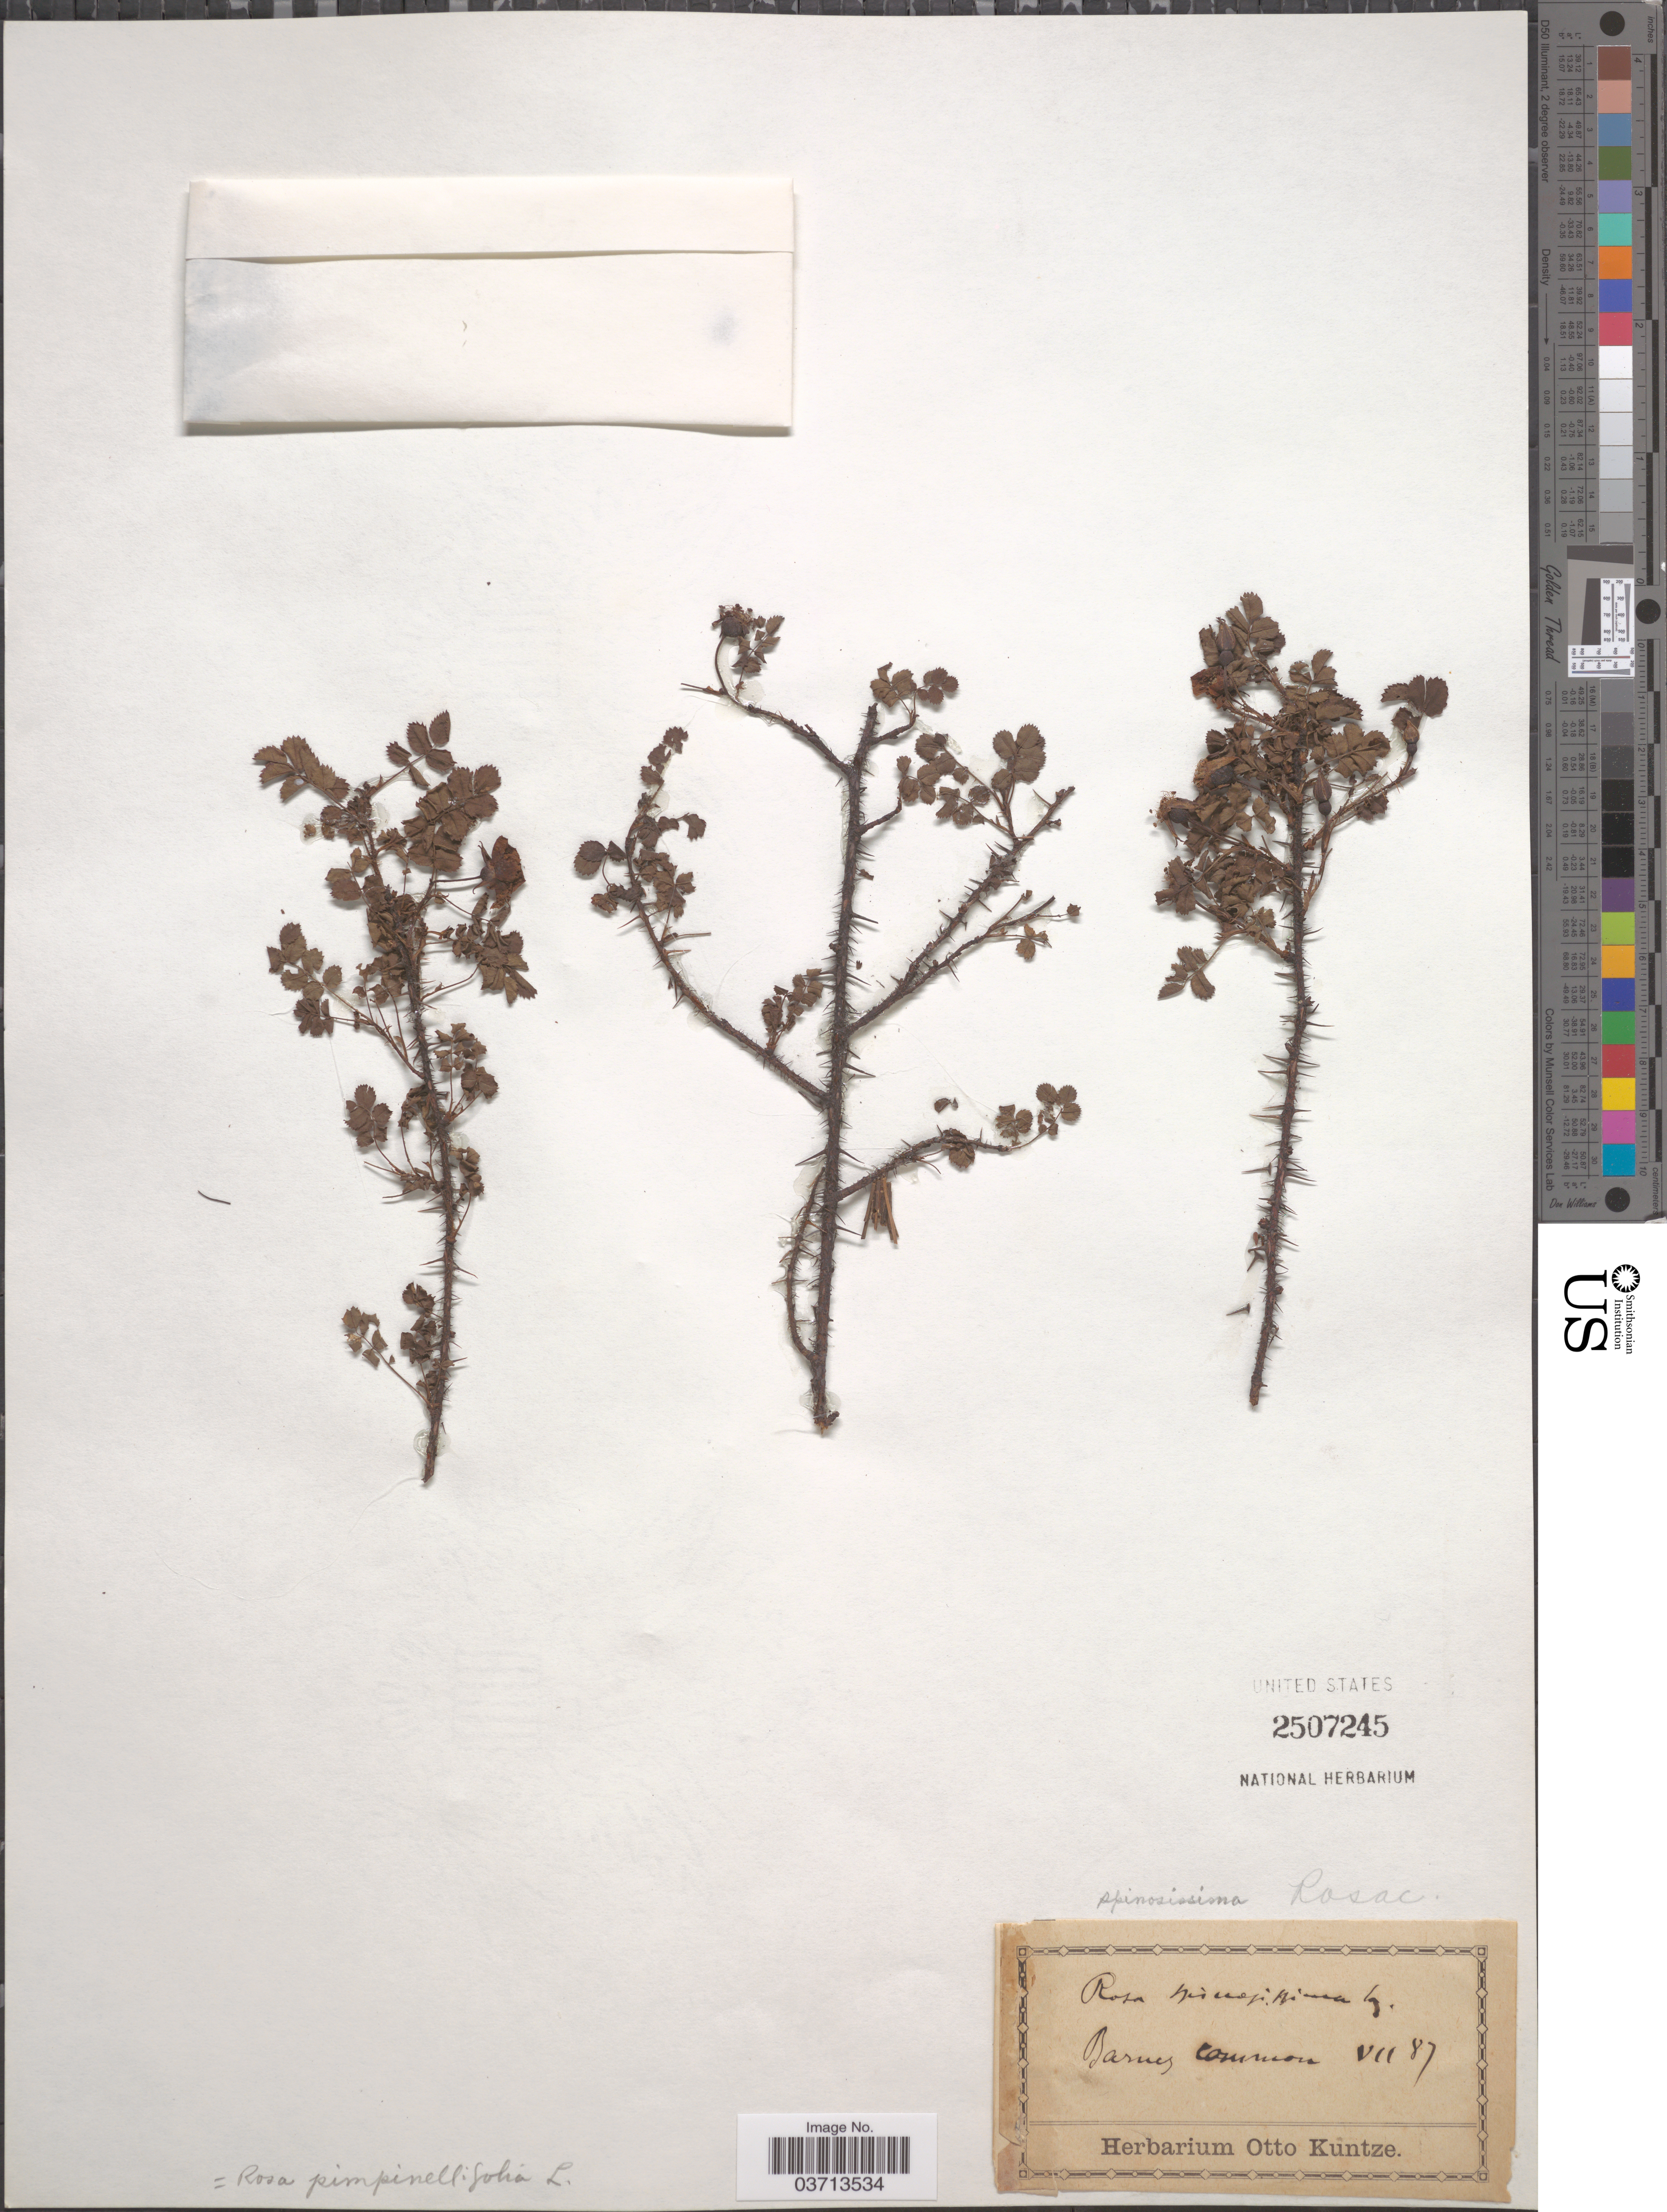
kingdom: Plantae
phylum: Tracheophyta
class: Magnoliopsida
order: Rosales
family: Rosaceae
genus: Rosa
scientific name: Rosa pimpinellifolia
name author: L.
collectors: ex herb. Otto Kuntze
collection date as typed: Transcribed d/m/y: /7/87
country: United Kingdom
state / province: England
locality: Barnes Common.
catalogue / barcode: US 2507245